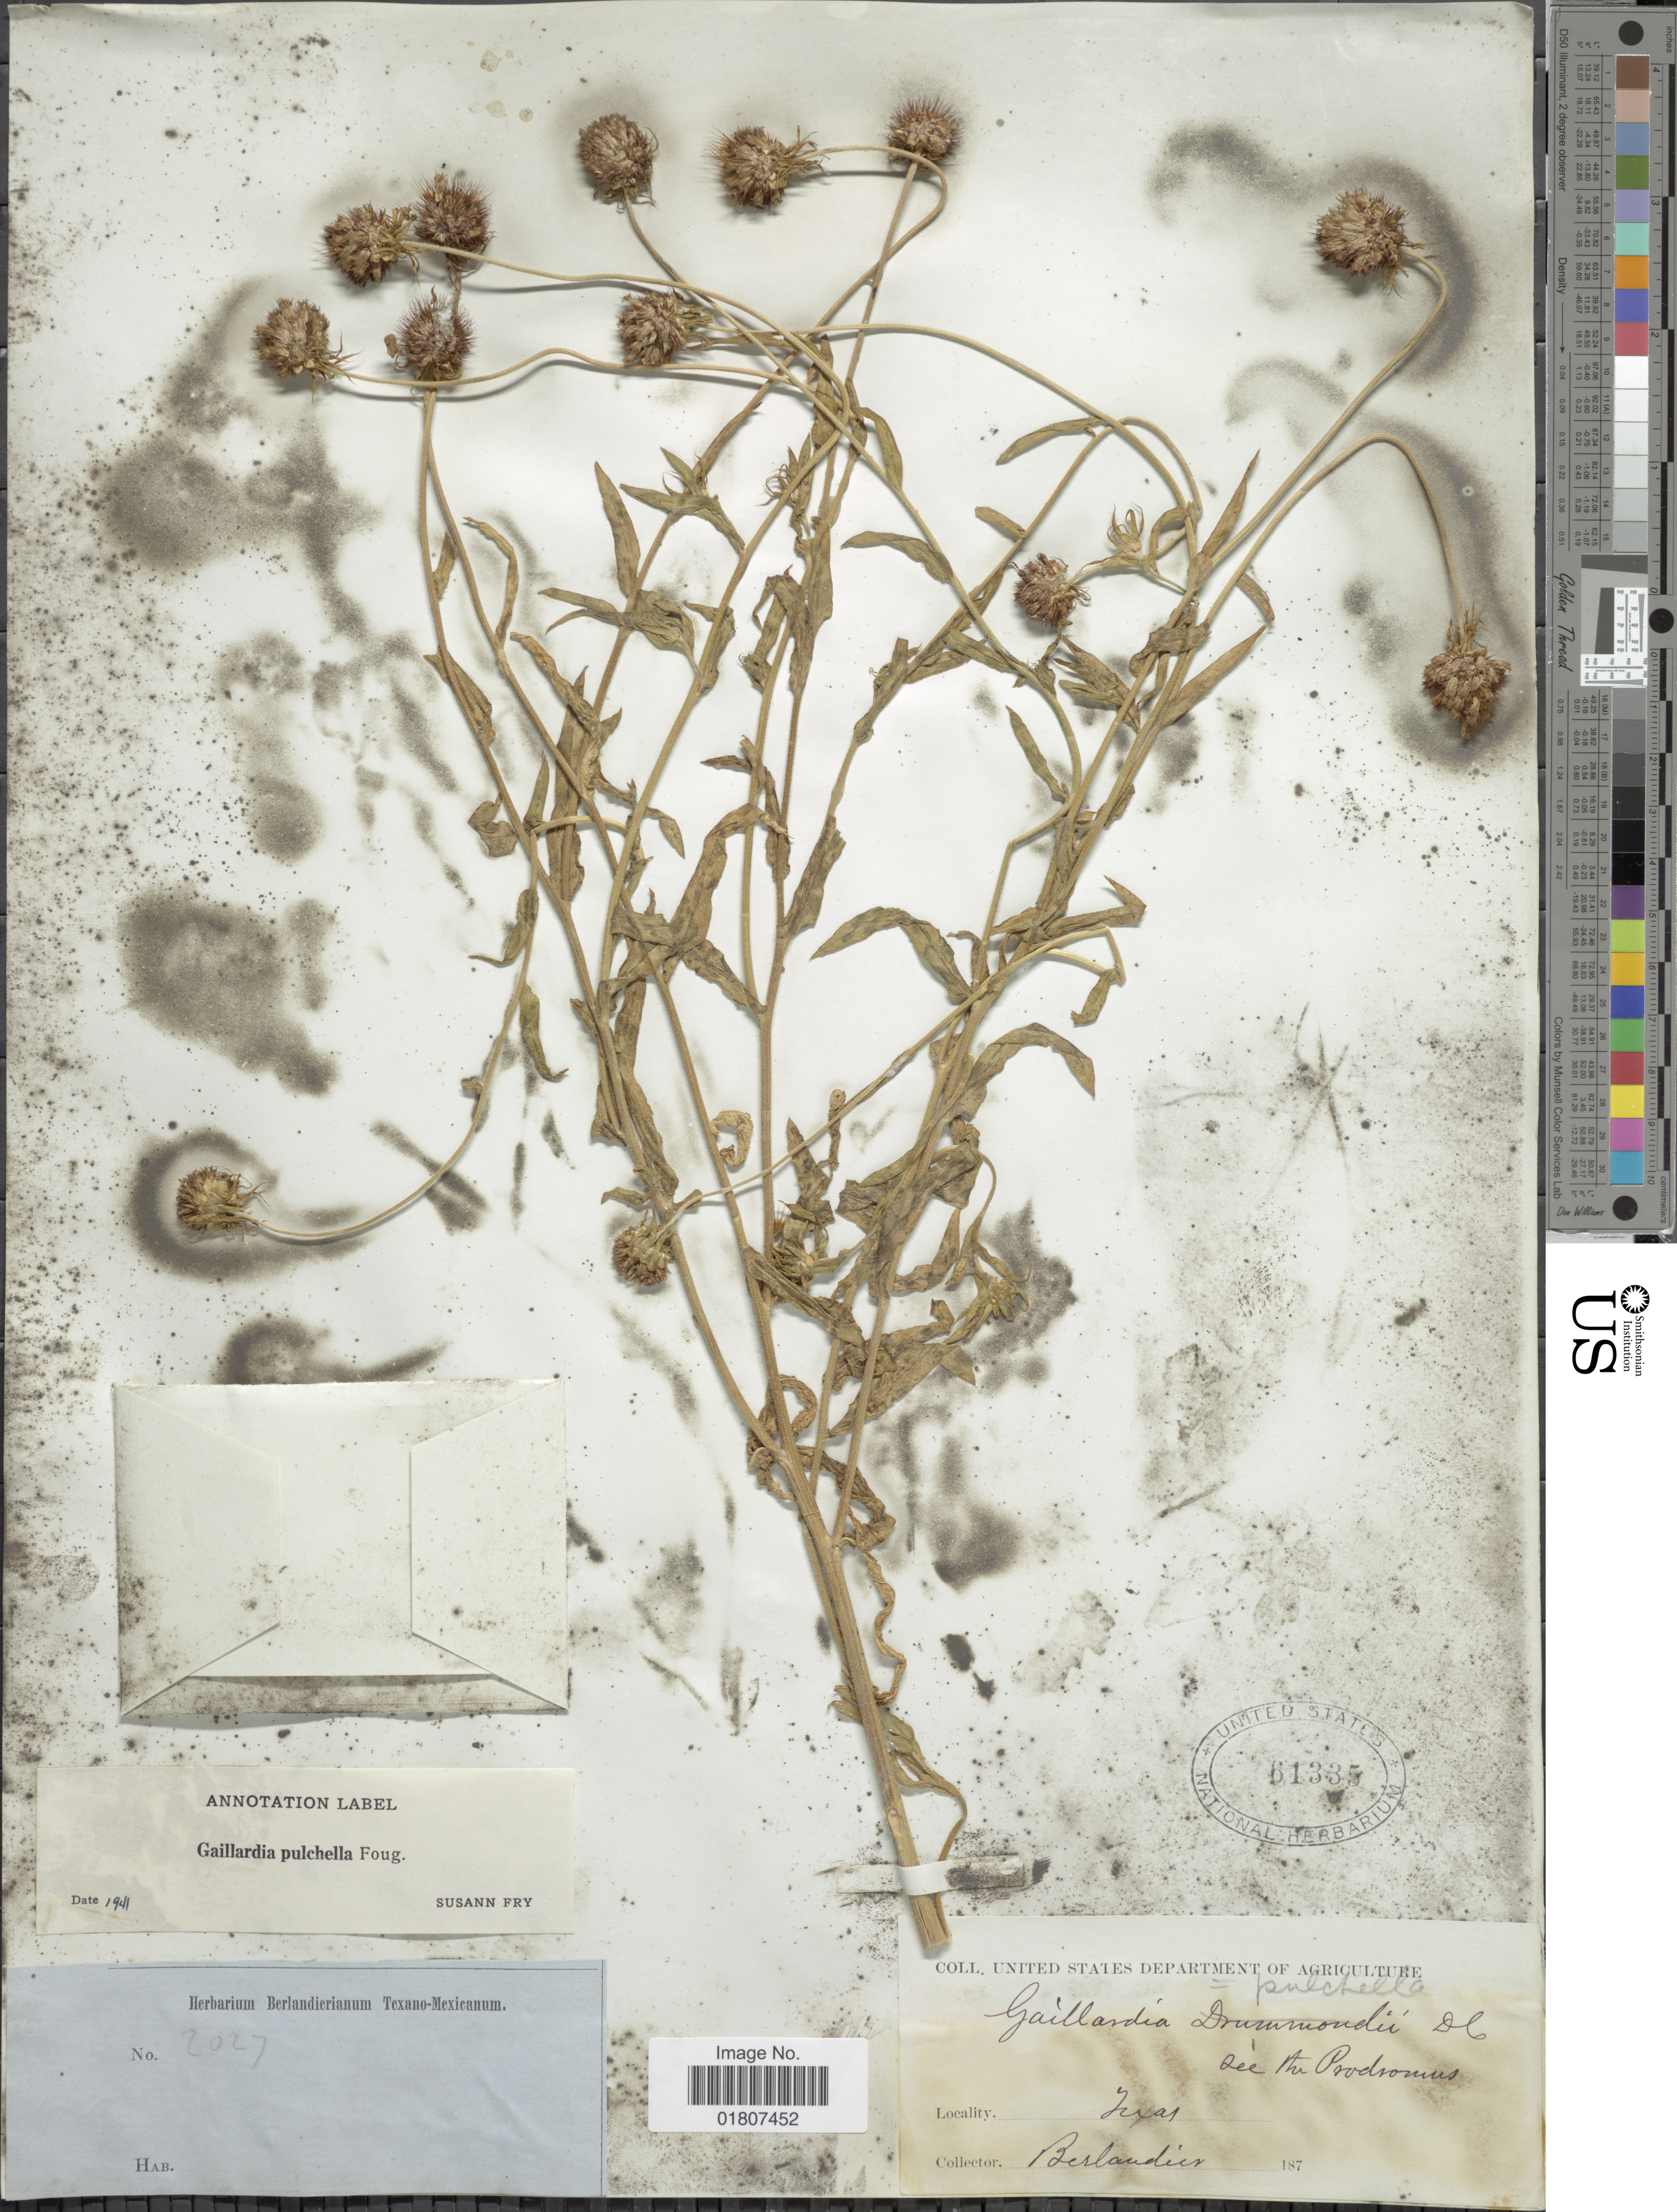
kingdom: Plantae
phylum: Tracheophyta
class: Magnoliopsida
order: Asterales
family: Asteraceae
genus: Gaillardia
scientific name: Gaillardia pulchella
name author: Foug.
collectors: J. L. Berlandier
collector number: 2027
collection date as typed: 187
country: United States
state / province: Texas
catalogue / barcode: US 61335